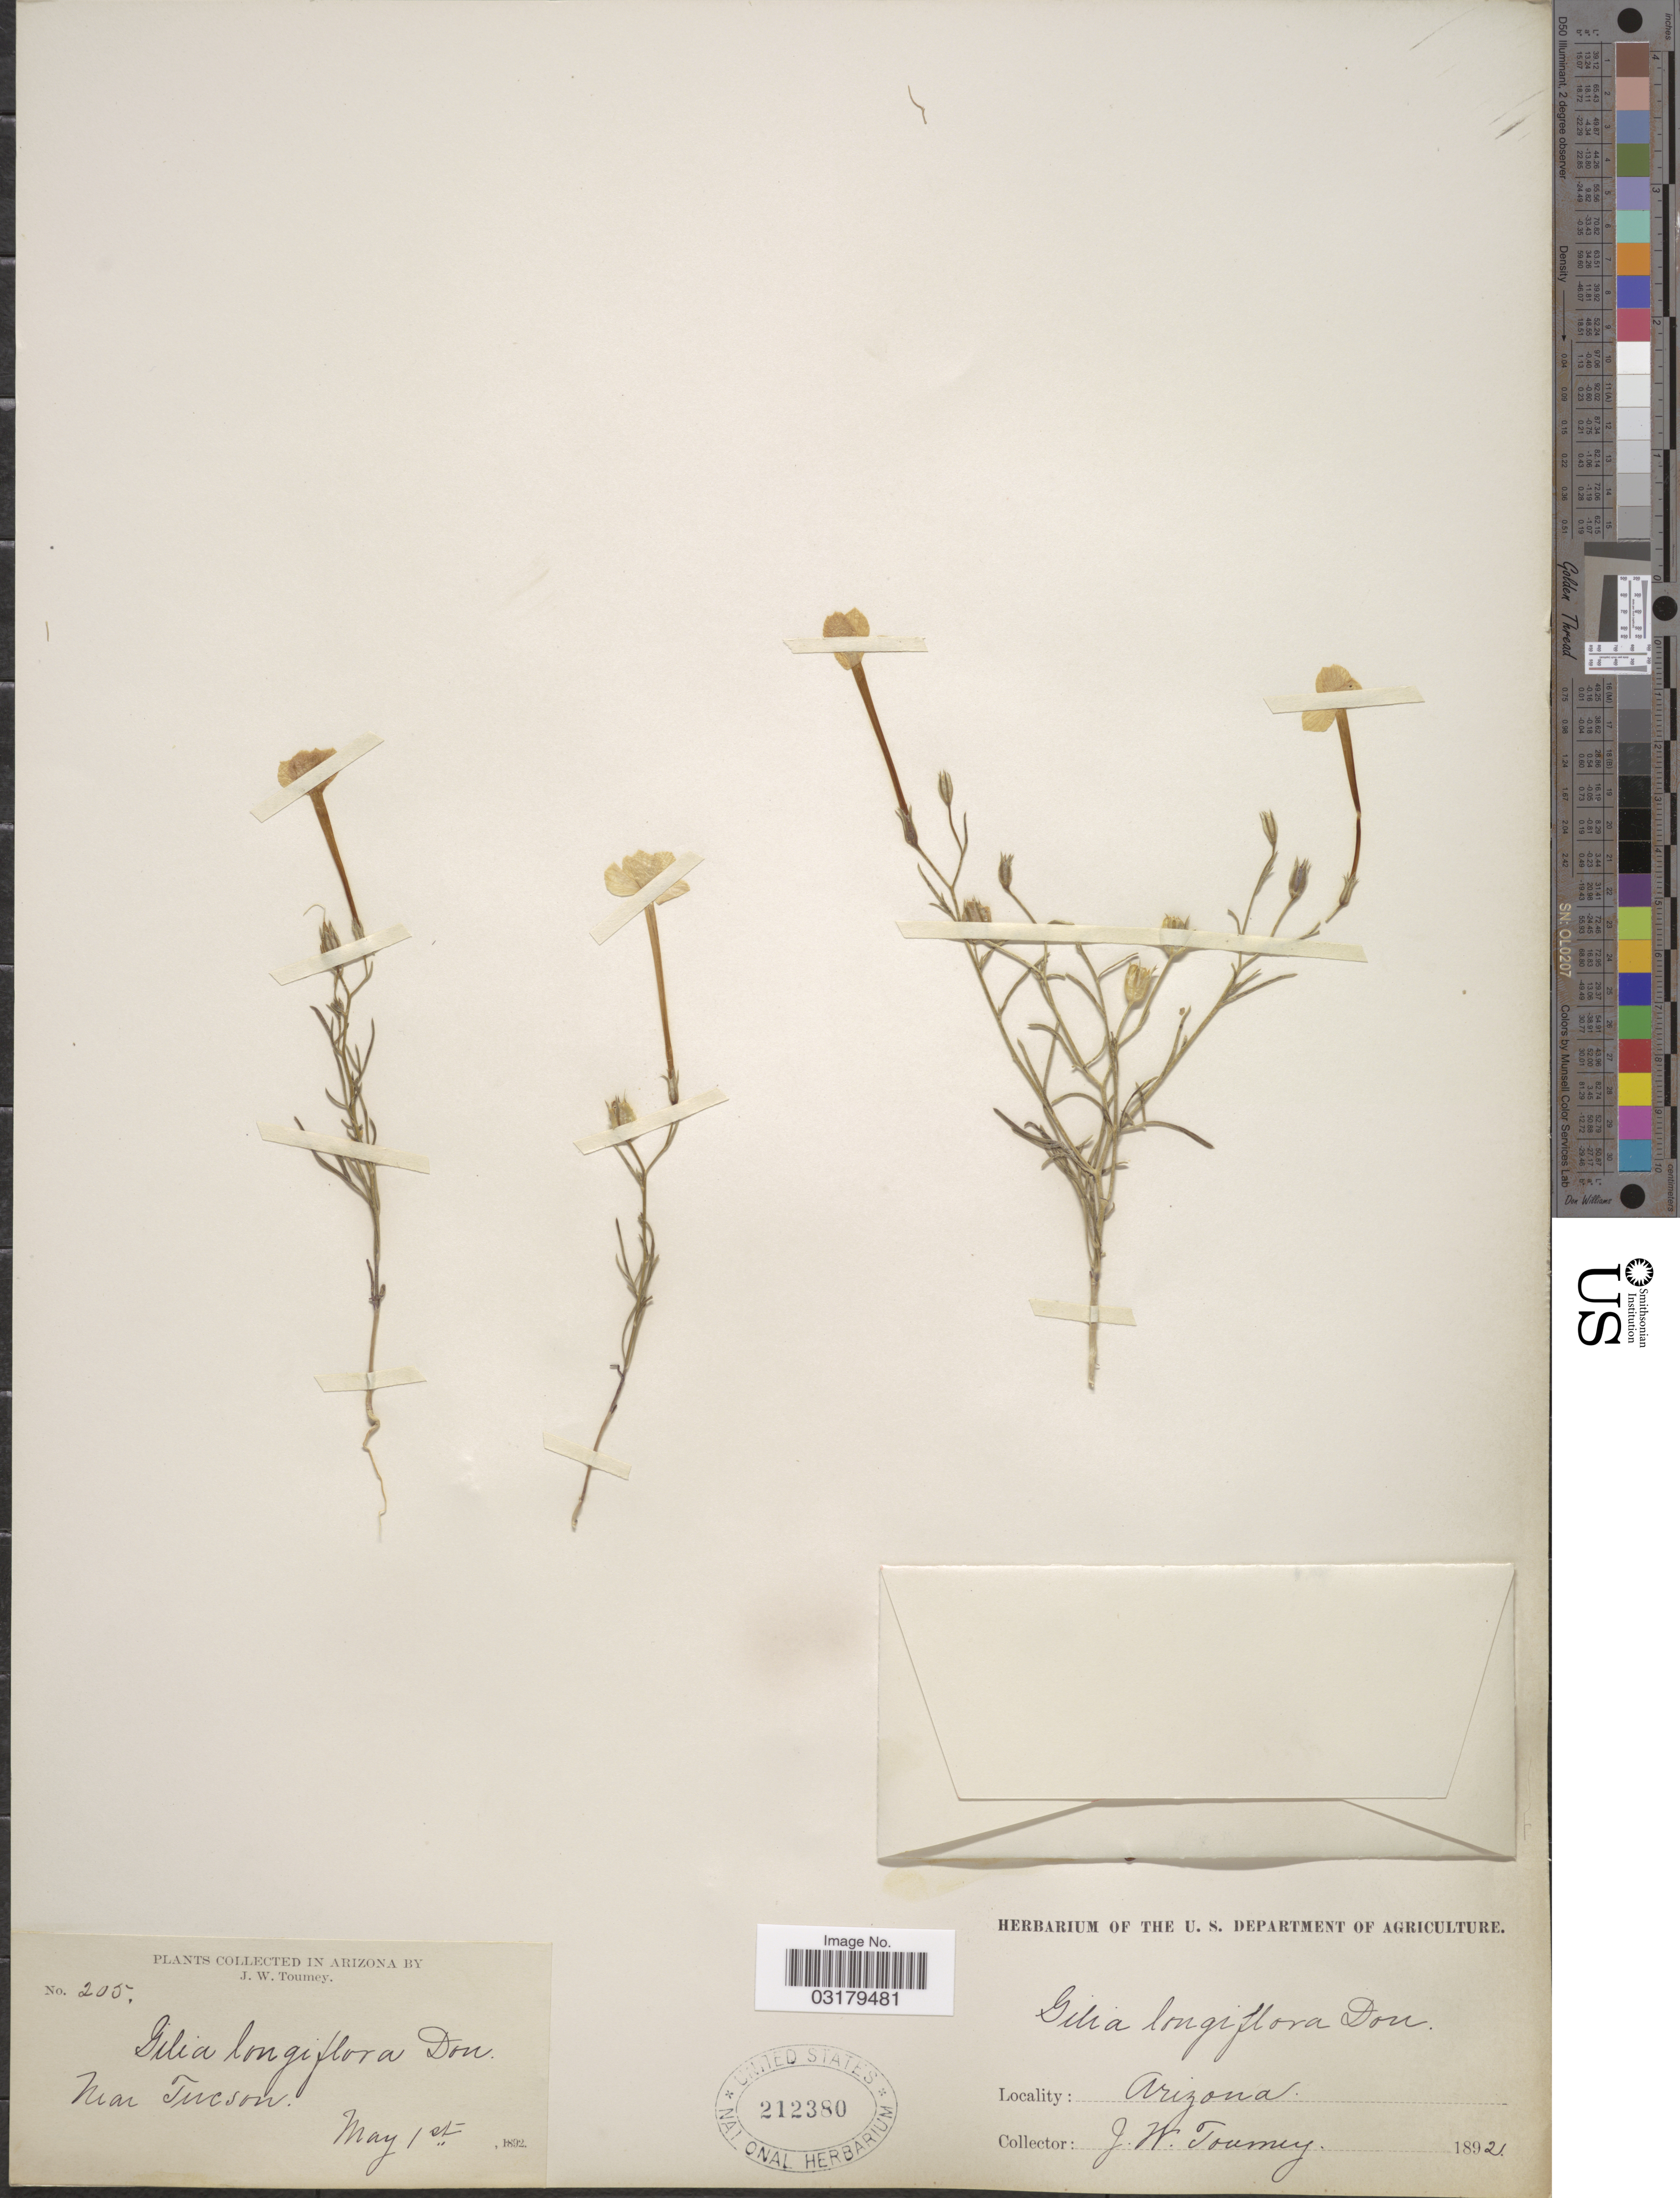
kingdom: Plantae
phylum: Tracheophyta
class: Magnoliopsida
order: Ericales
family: Polemoniaceae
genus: Ipomopsis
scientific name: Ipomopsis longiflora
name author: (Torr.) V.E. Grant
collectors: J. W. Toumey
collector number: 205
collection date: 1892-05-01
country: United States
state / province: Arizona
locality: Near Tucson.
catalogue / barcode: US 212380